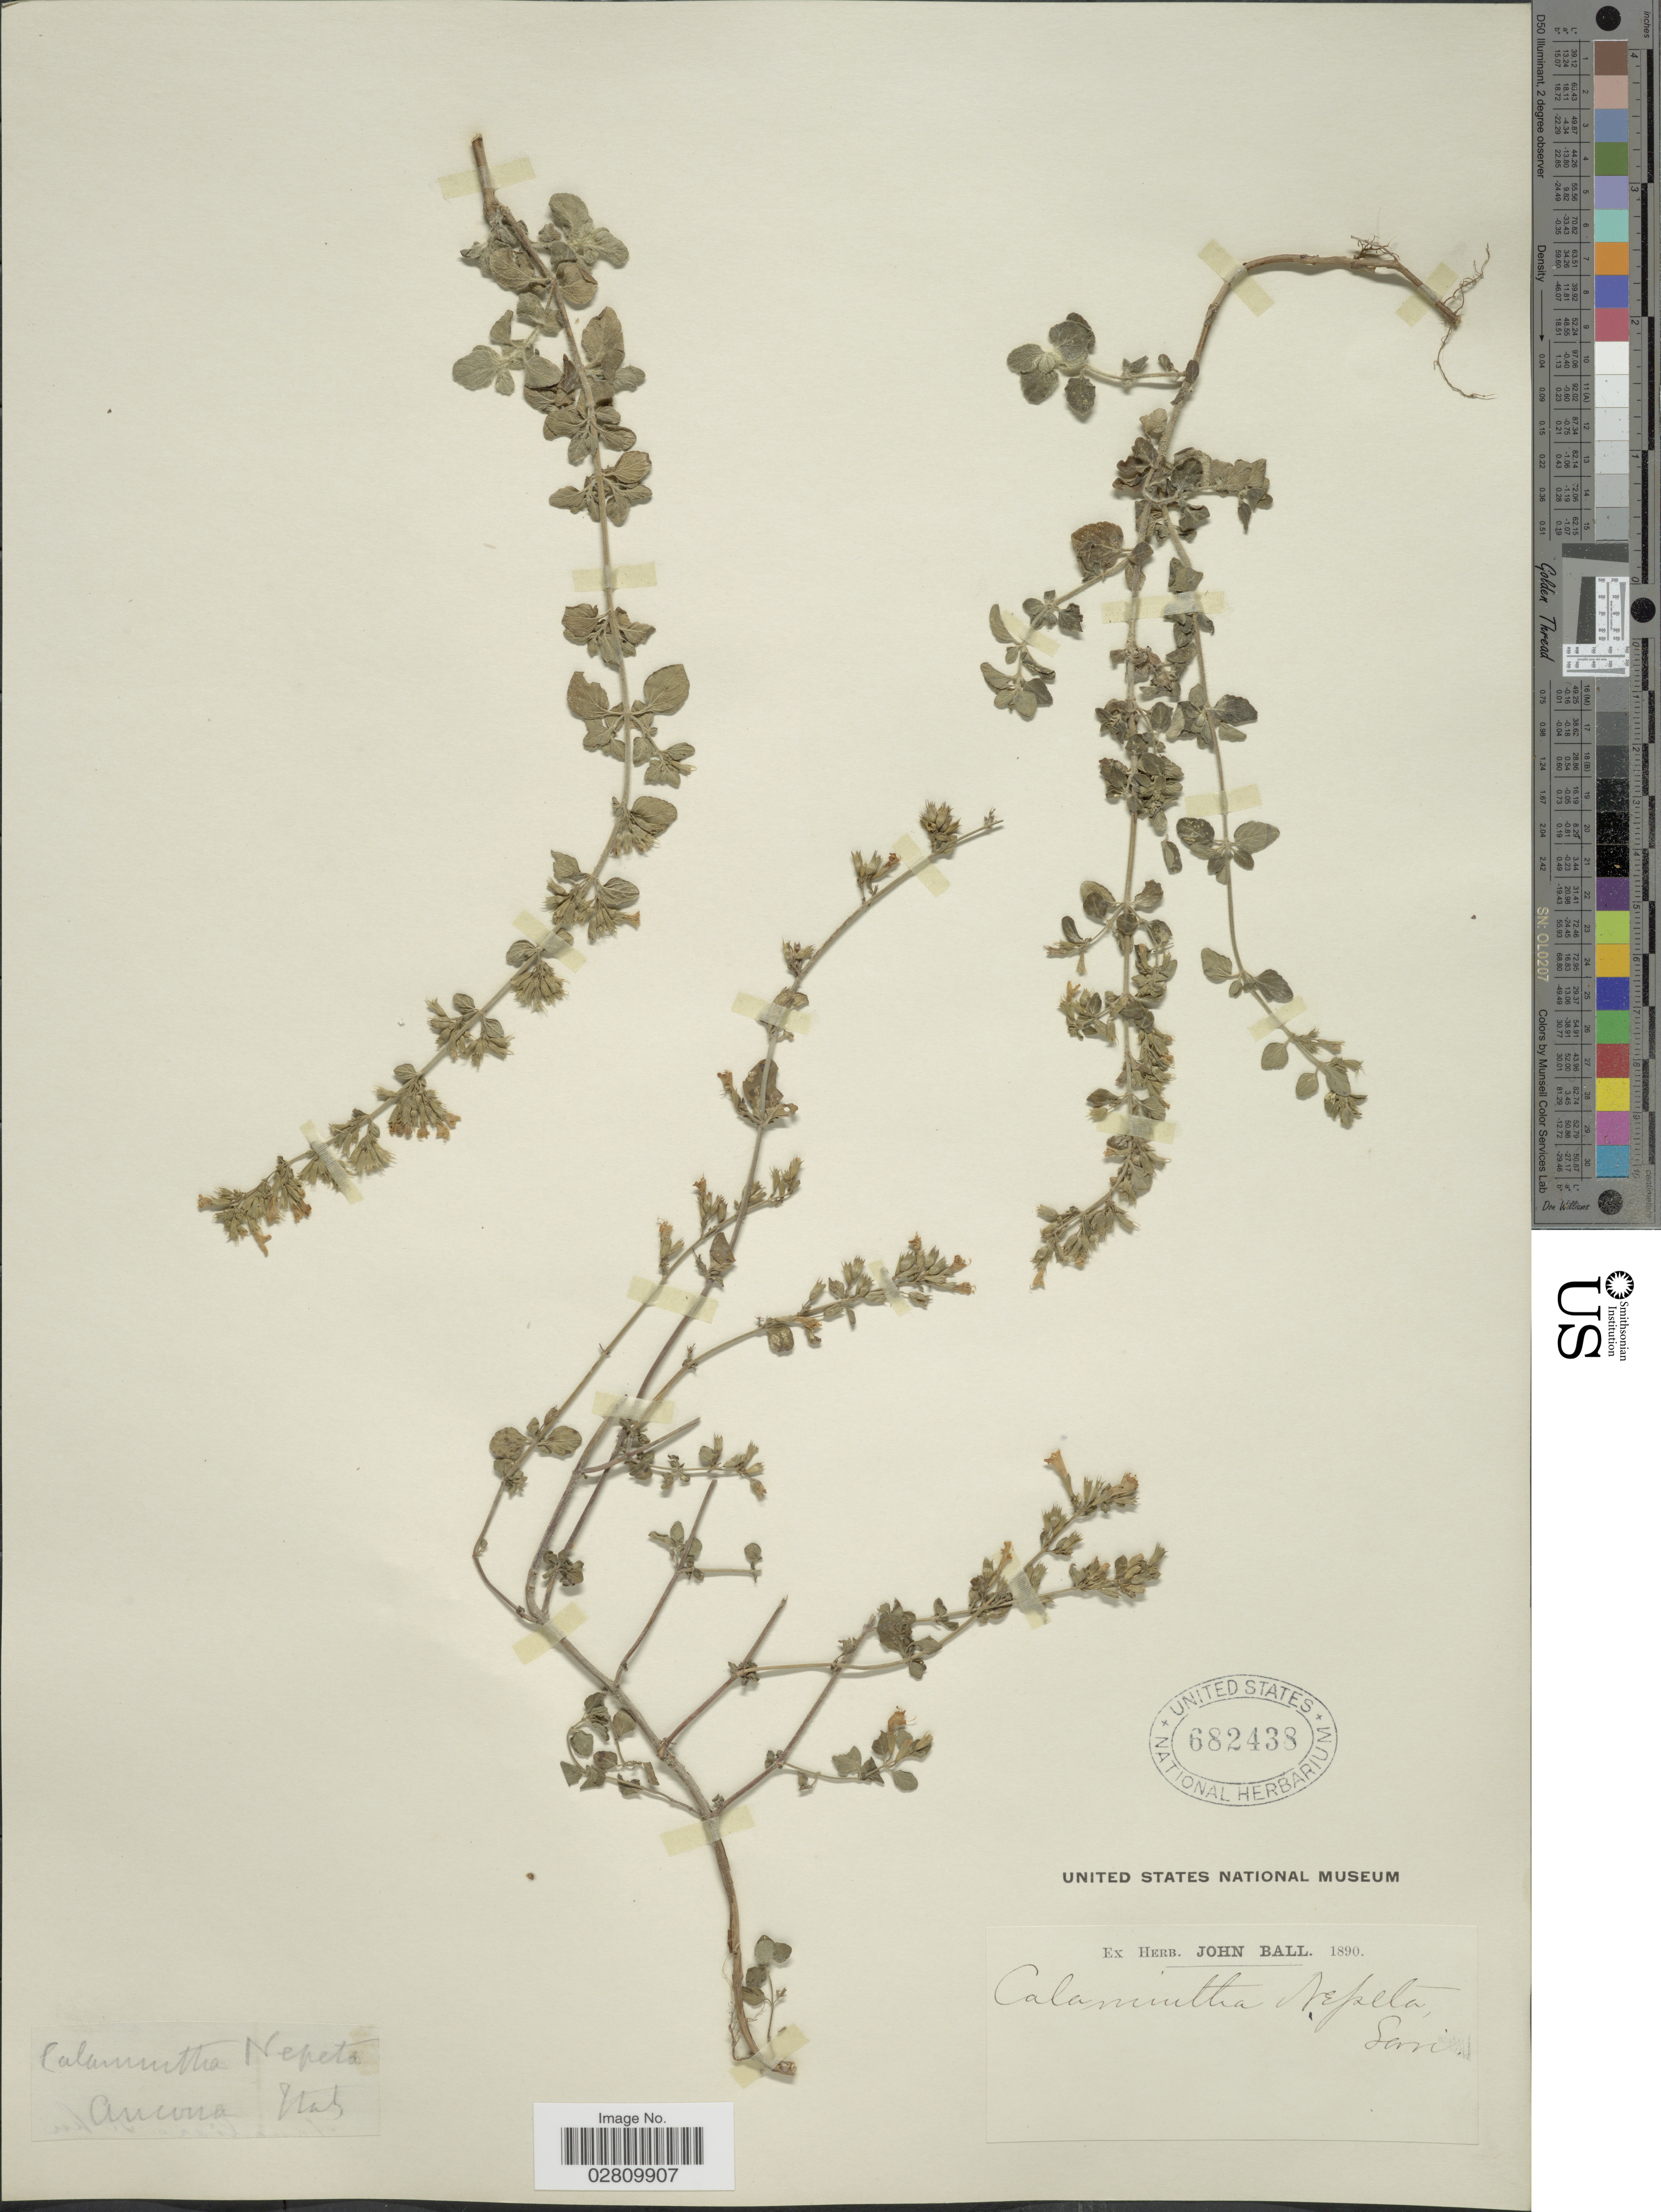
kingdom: Plantae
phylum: Tracheophyta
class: Magnoliopsida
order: Lamiales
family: Lamiaceae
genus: Clinopodium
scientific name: Clinopodium nepeta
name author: (L.) Kuntze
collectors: ex herb. John Ball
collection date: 1890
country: Italy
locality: Ancona.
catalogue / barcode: US 682438